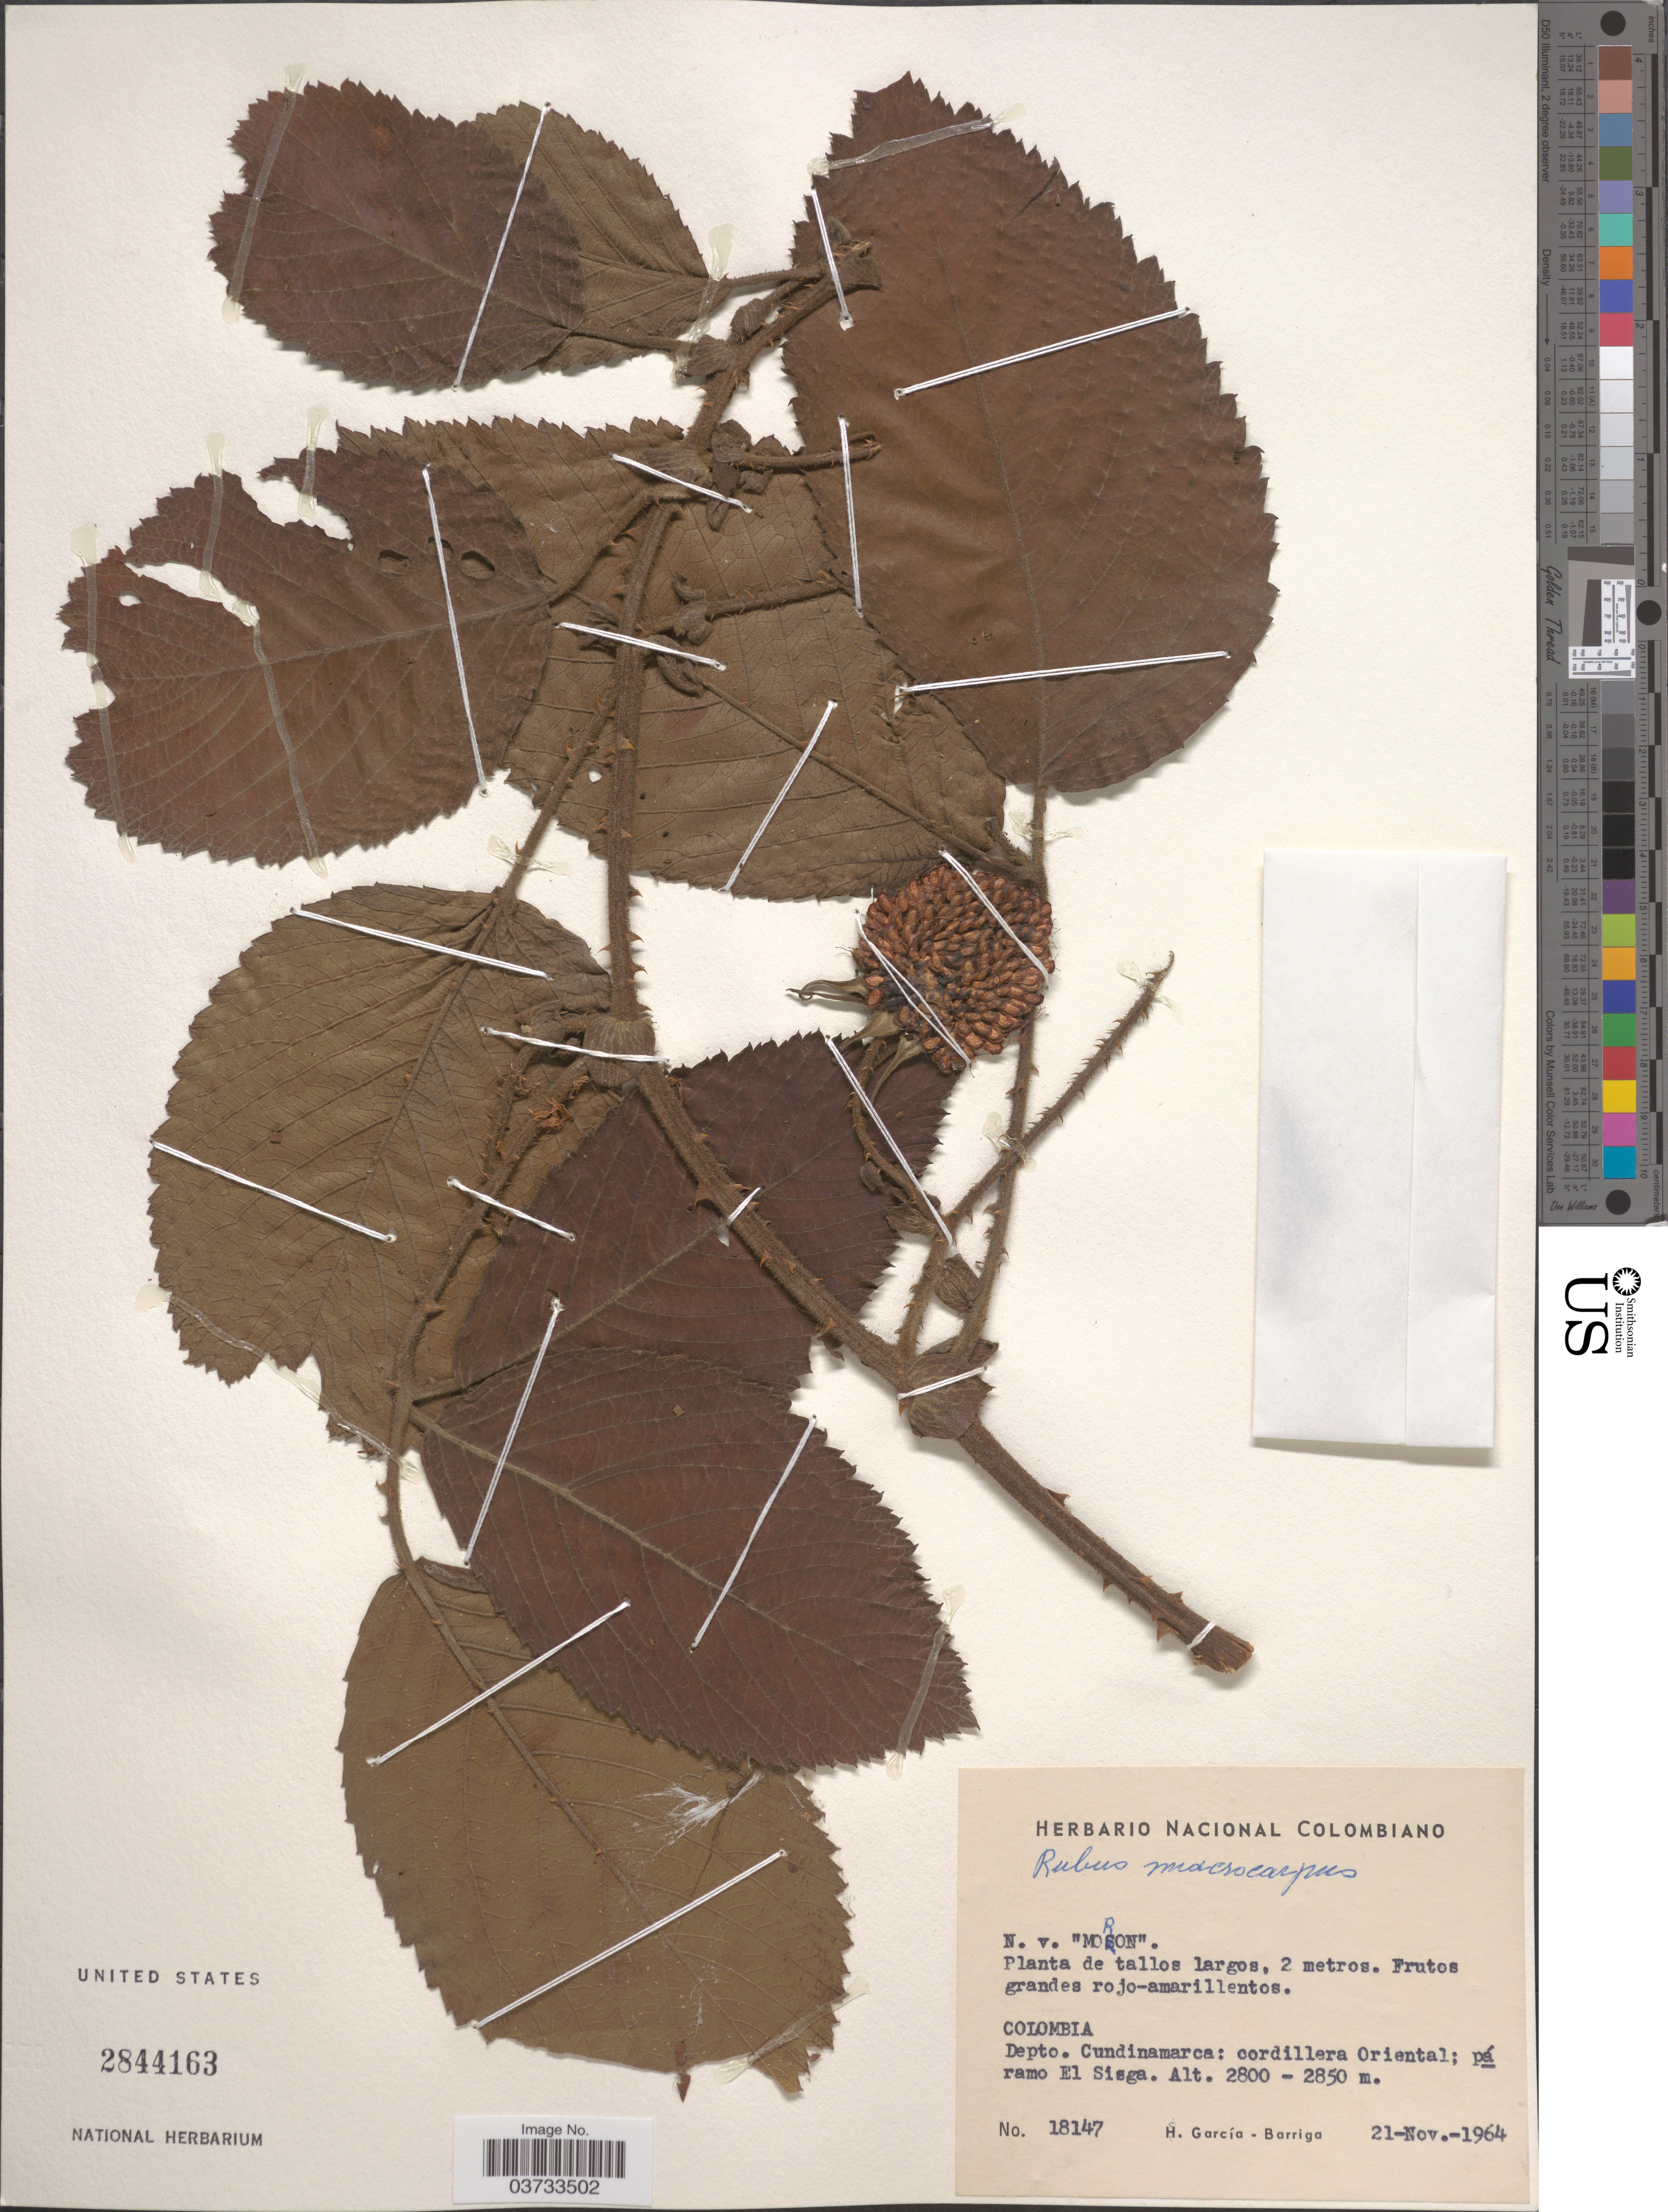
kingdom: Plantae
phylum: Tracheophyta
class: Magnoliopsida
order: Rosales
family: Rosaceae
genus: Rubus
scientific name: Rubus macrocarpus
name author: King ex C.B. Clarke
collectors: H. García Barriga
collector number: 18147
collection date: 1964-11-21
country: Colombia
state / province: Cundinamarca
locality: Depto. Cundinamarca: cordillera Oriental; páramo El Sisga.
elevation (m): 2800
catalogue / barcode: US 2844163